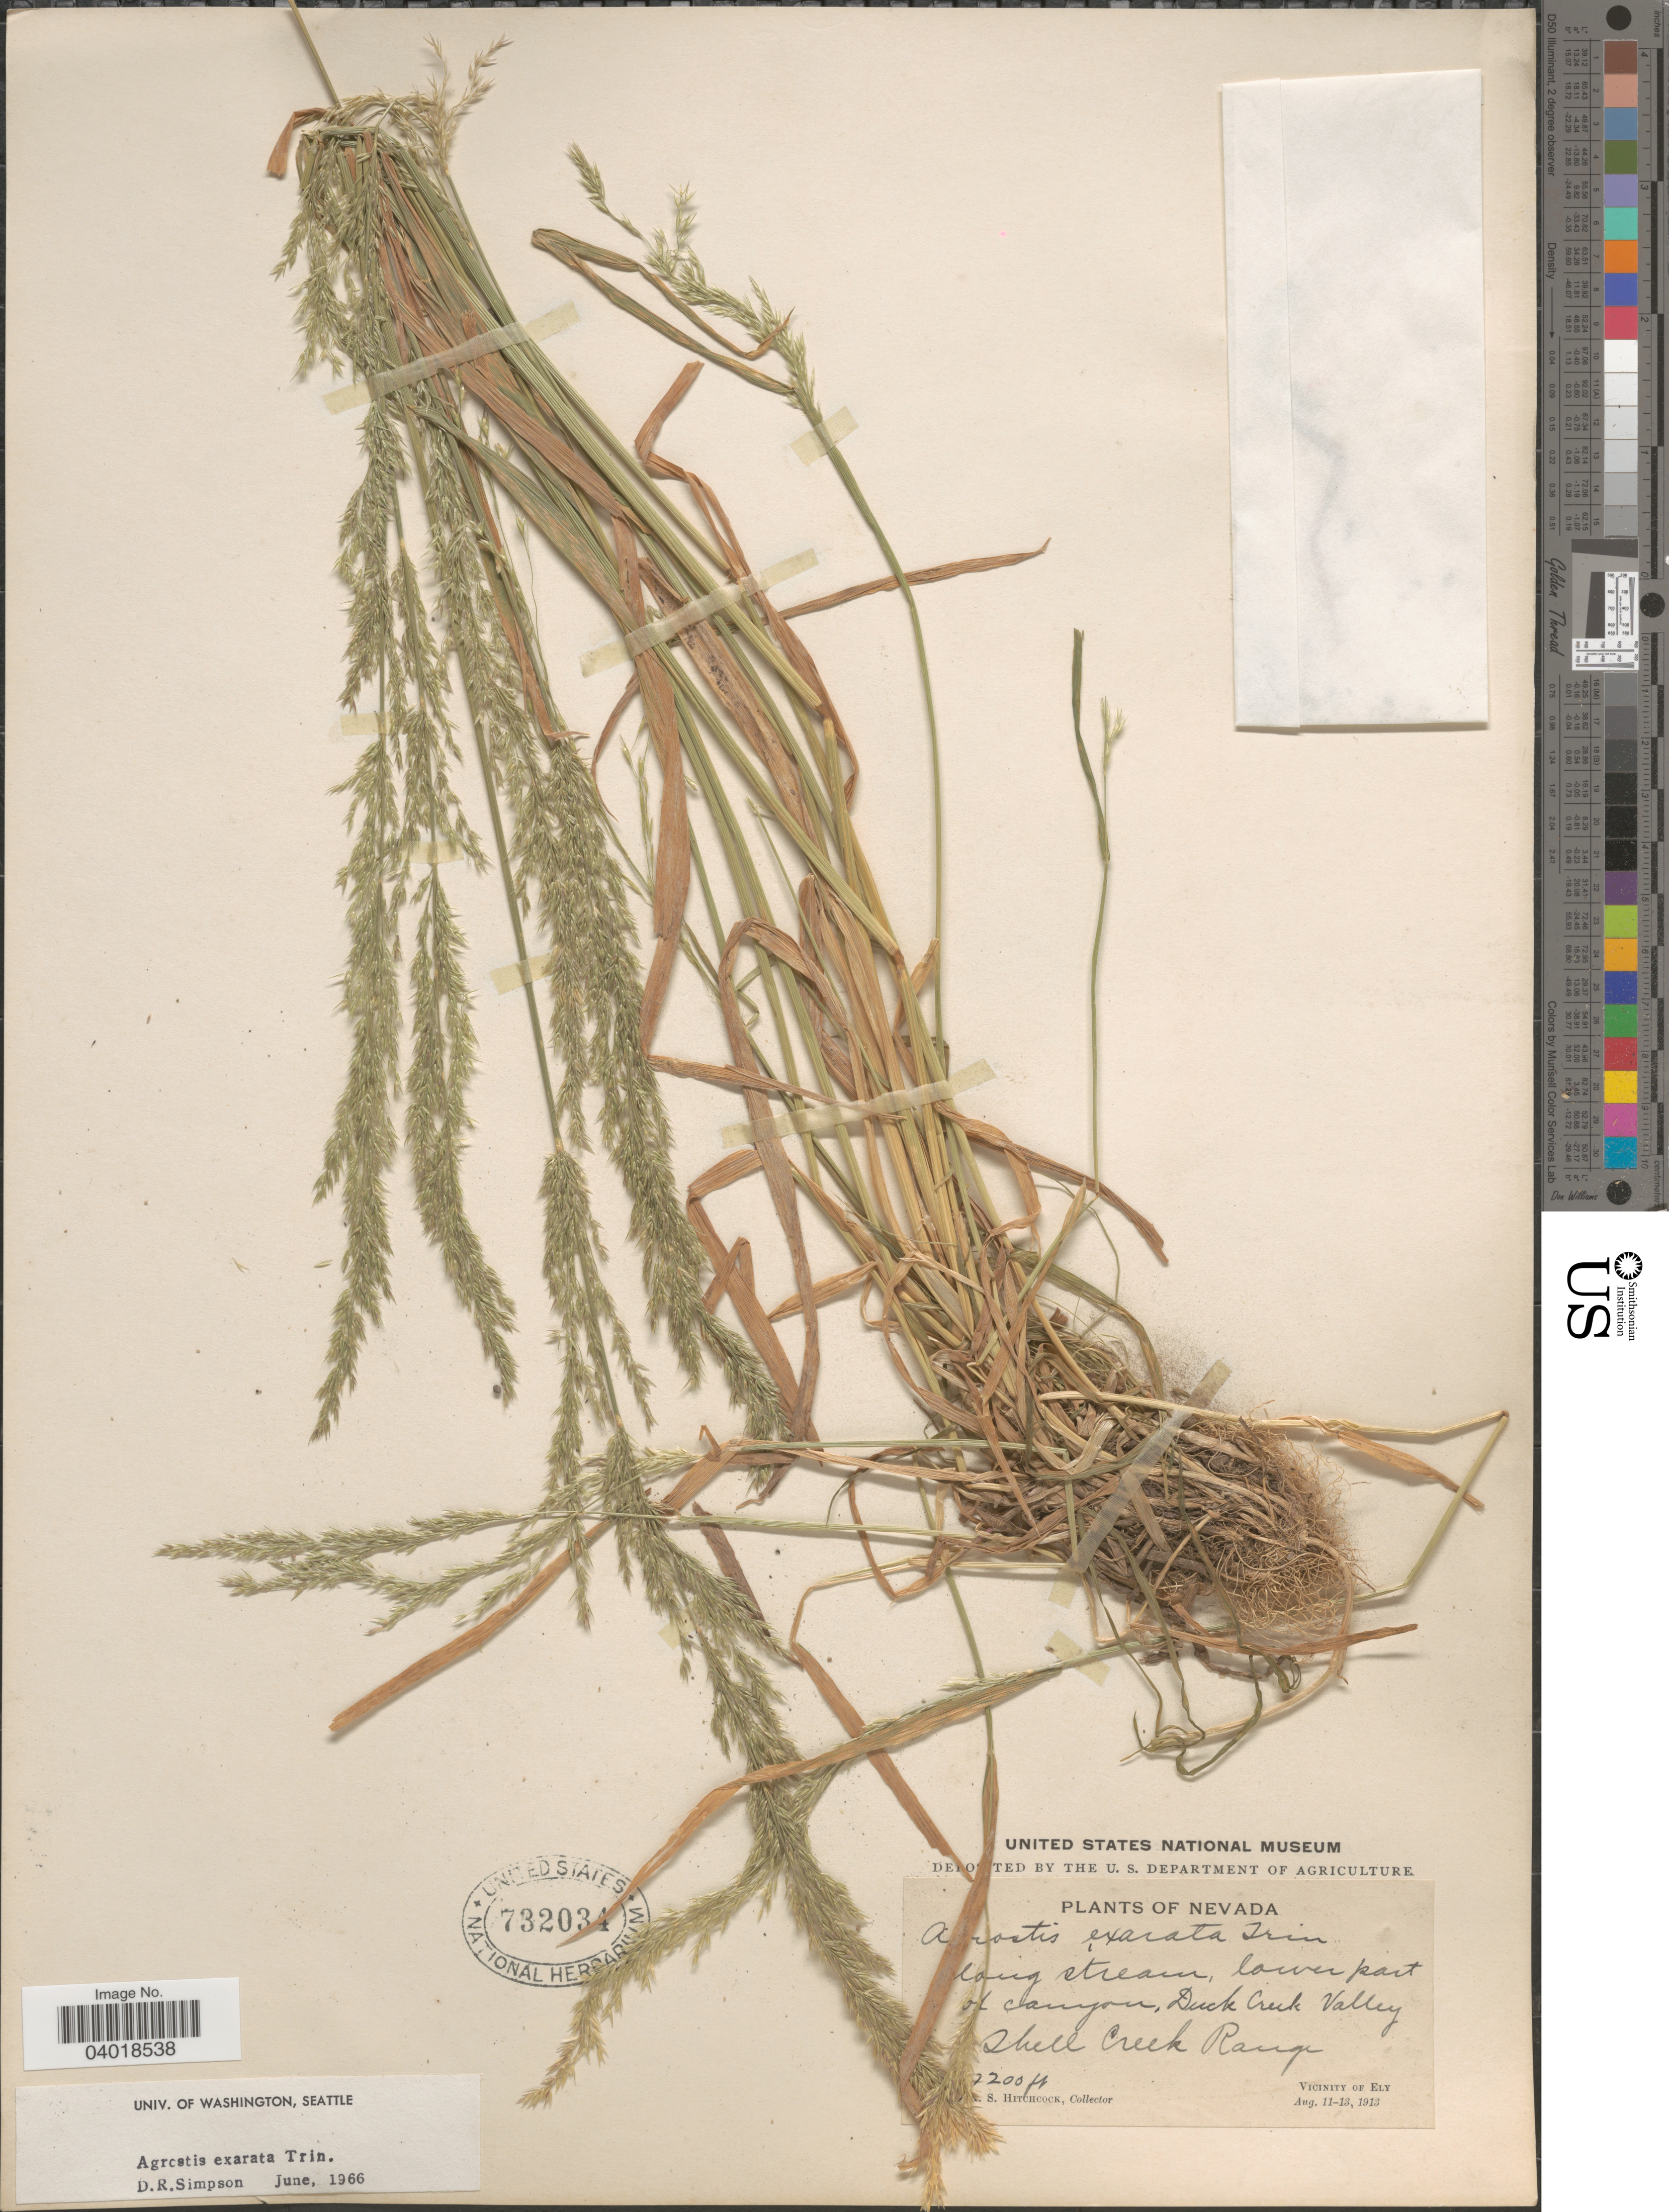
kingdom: Plantae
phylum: Tracheophyta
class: Liliopsida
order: Poales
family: Poaceae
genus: Agrostis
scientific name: Agrostis exarata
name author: Trin.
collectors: A. S. Hitchcock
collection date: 1913-08-11/1913-08-13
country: United States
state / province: Nevada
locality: Lower part of canyon, Duck Creek Valley. Shell Creek Range. Vicinity of Ely.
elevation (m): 2195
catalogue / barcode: US 732034